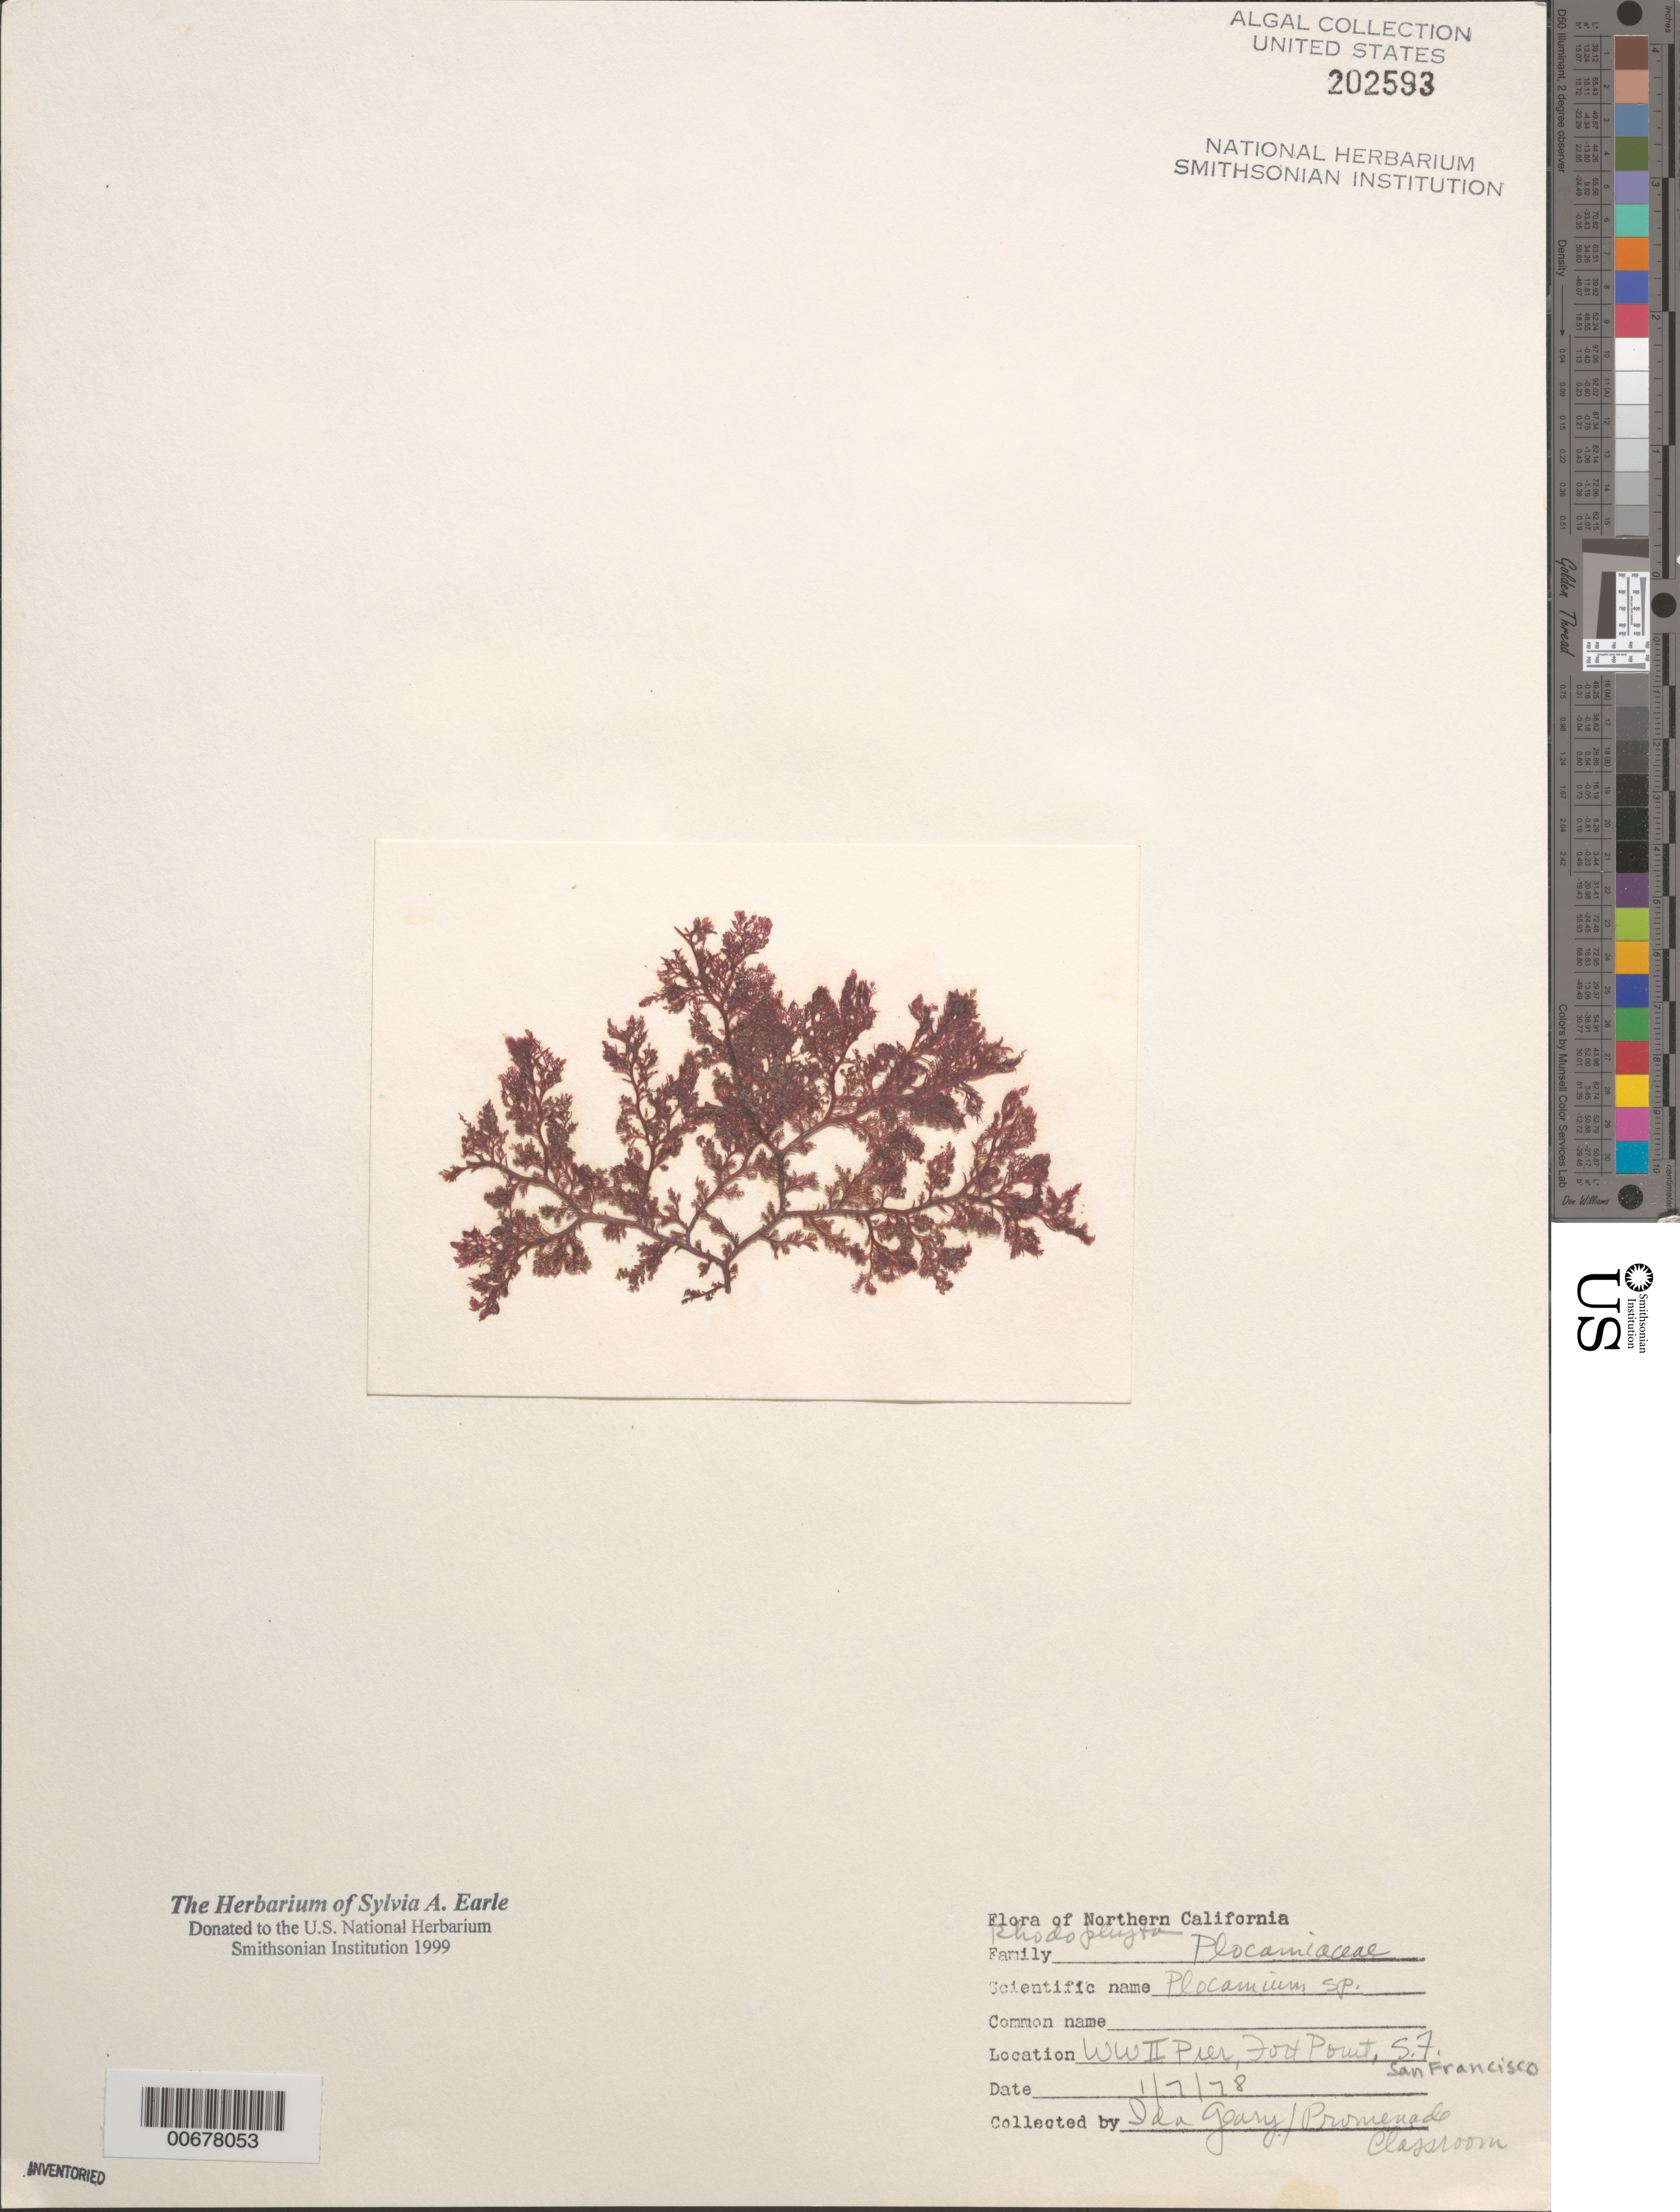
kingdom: Plantae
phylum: Rhodophyta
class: Florideophyceae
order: Plocamiales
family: Plocamiaceae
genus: Plocamium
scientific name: Plocamium sp.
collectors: I. Geary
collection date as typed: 07 Jan 1978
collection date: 1978-01-07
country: United States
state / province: California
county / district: San Francisco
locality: San Francisco, Fort Point, World War II Pier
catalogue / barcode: US 202593